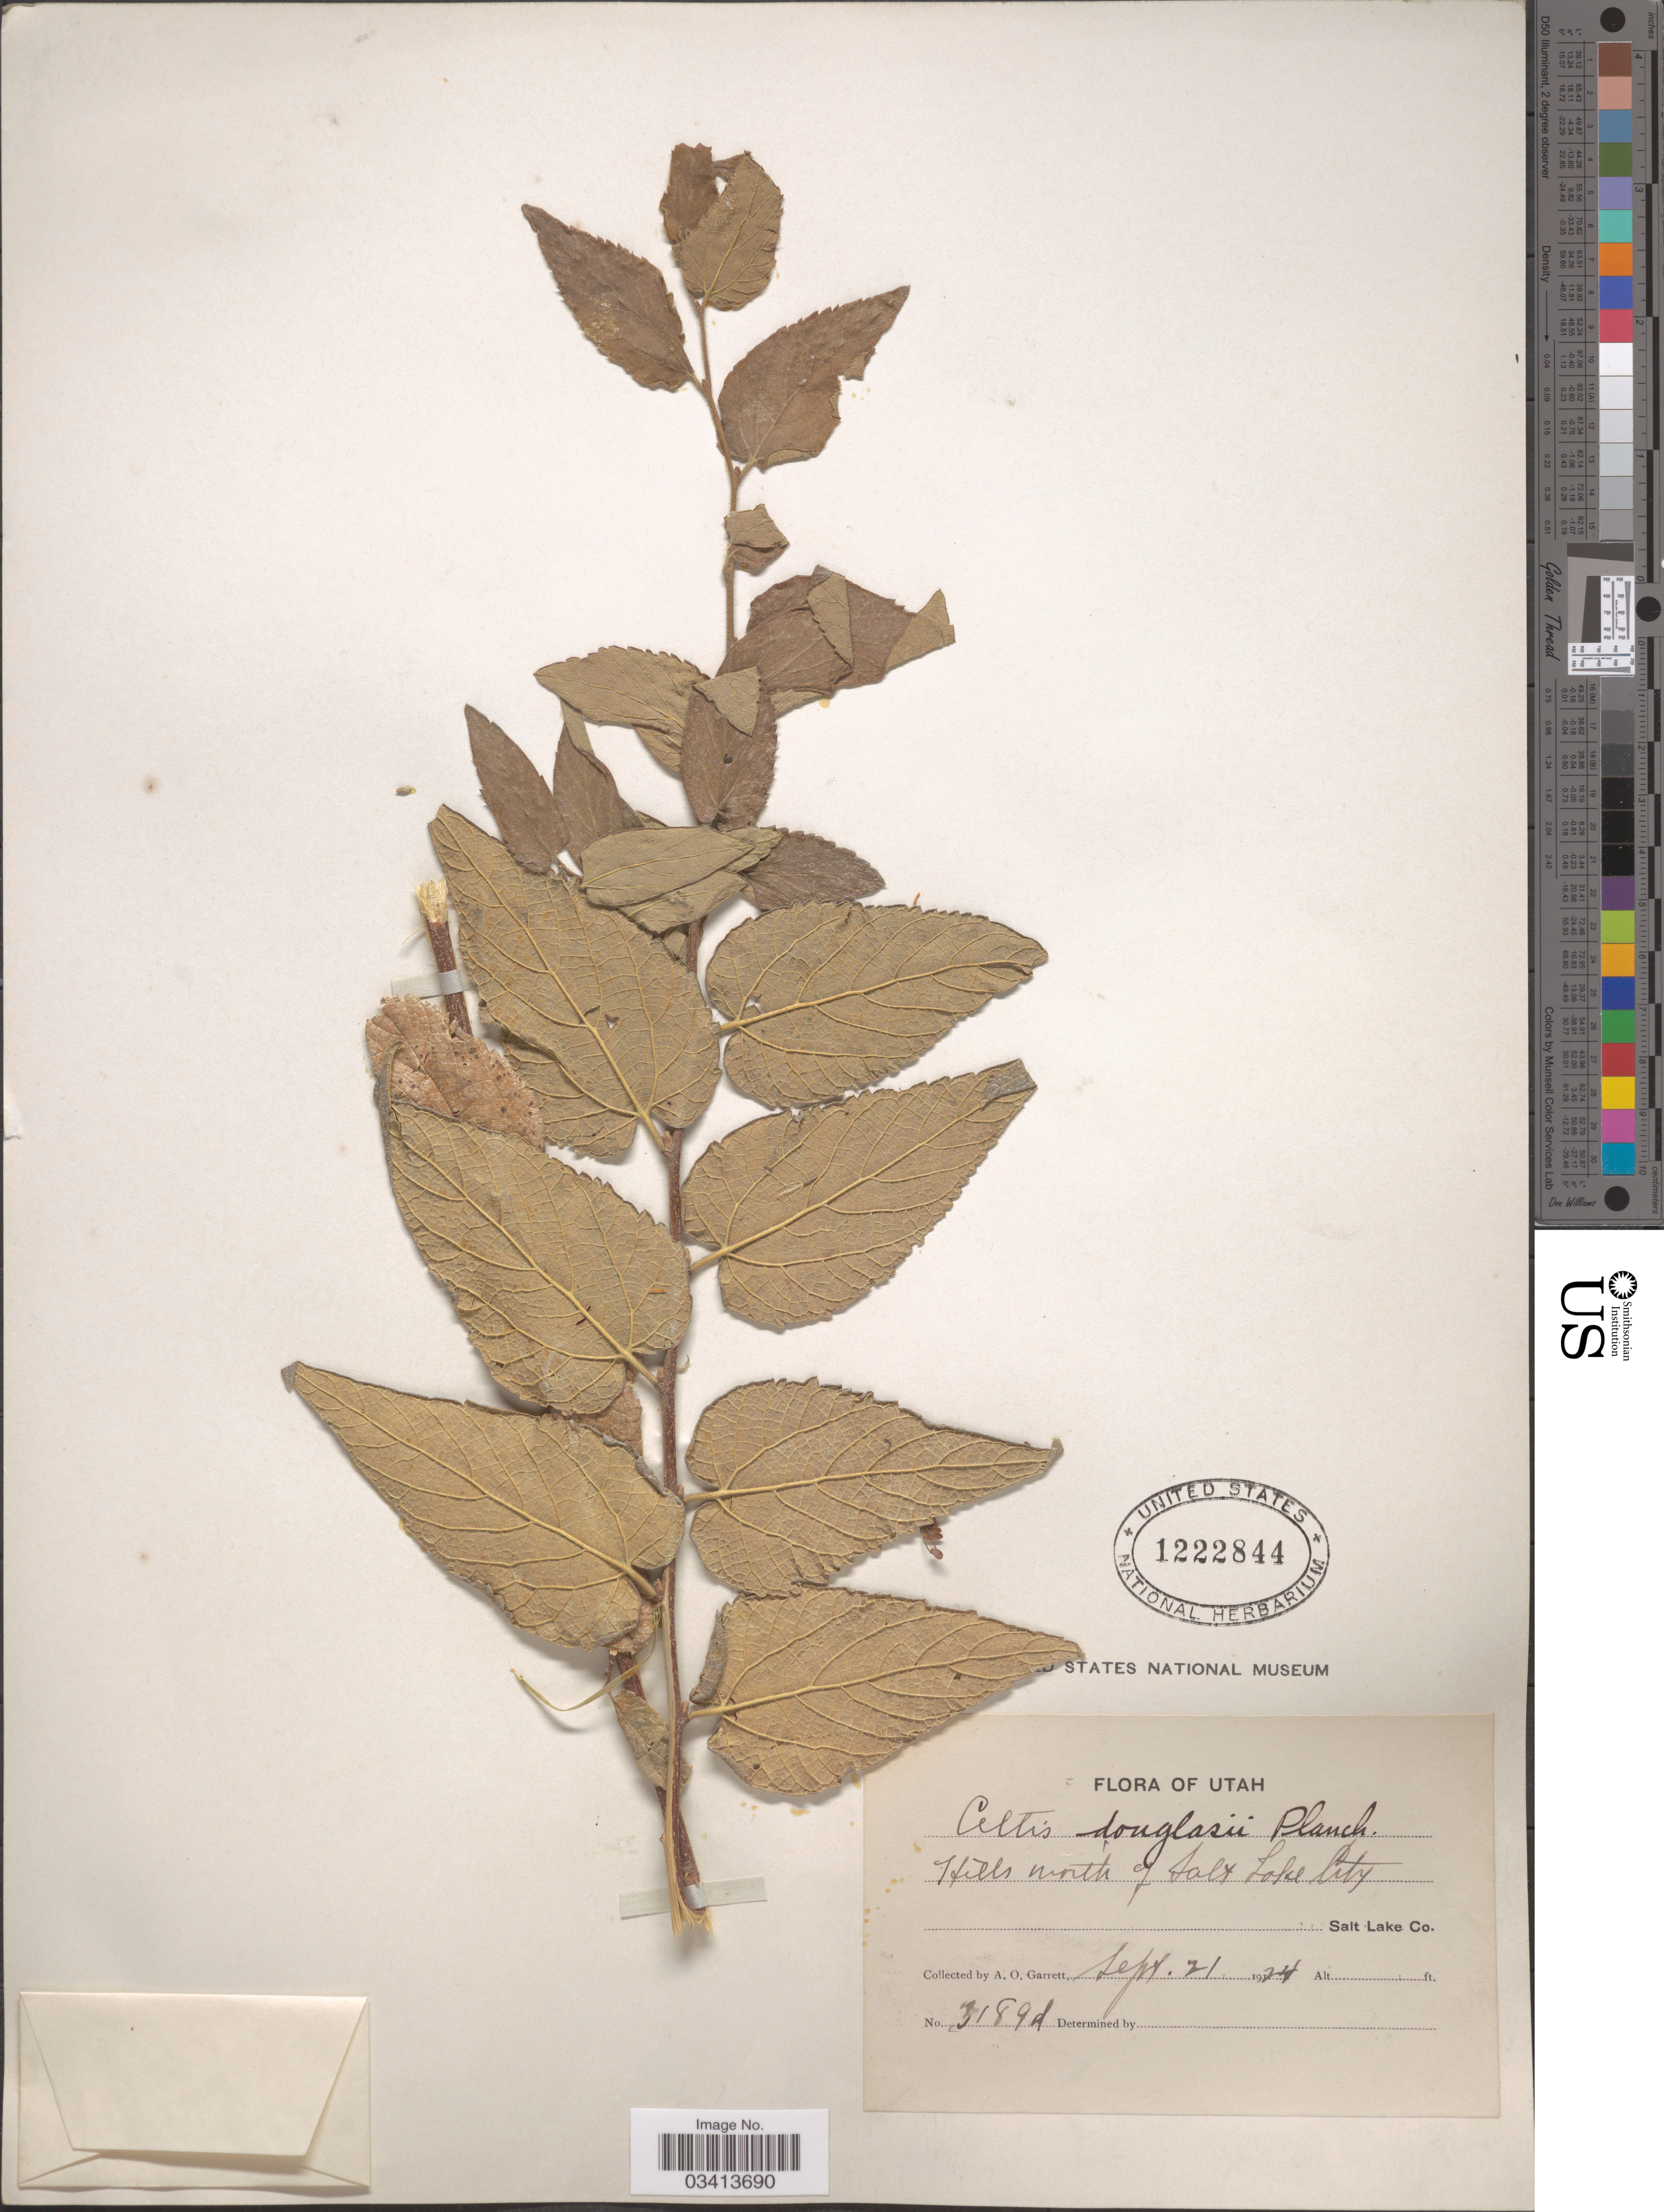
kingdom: Plantae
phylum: Tracheophyta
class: Magnoliopsida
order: Rosales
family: Cannabaceae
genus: Celtis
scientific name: Celtis laevigata var. reticulata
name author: (Torr.) L.D. Benson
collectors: A. O. Garrett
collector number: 3189A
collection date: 1924-09-21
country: United States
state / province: Utah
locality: Hills north of Salt Lake City. Salt Lake Co.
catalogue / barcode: US 1222844